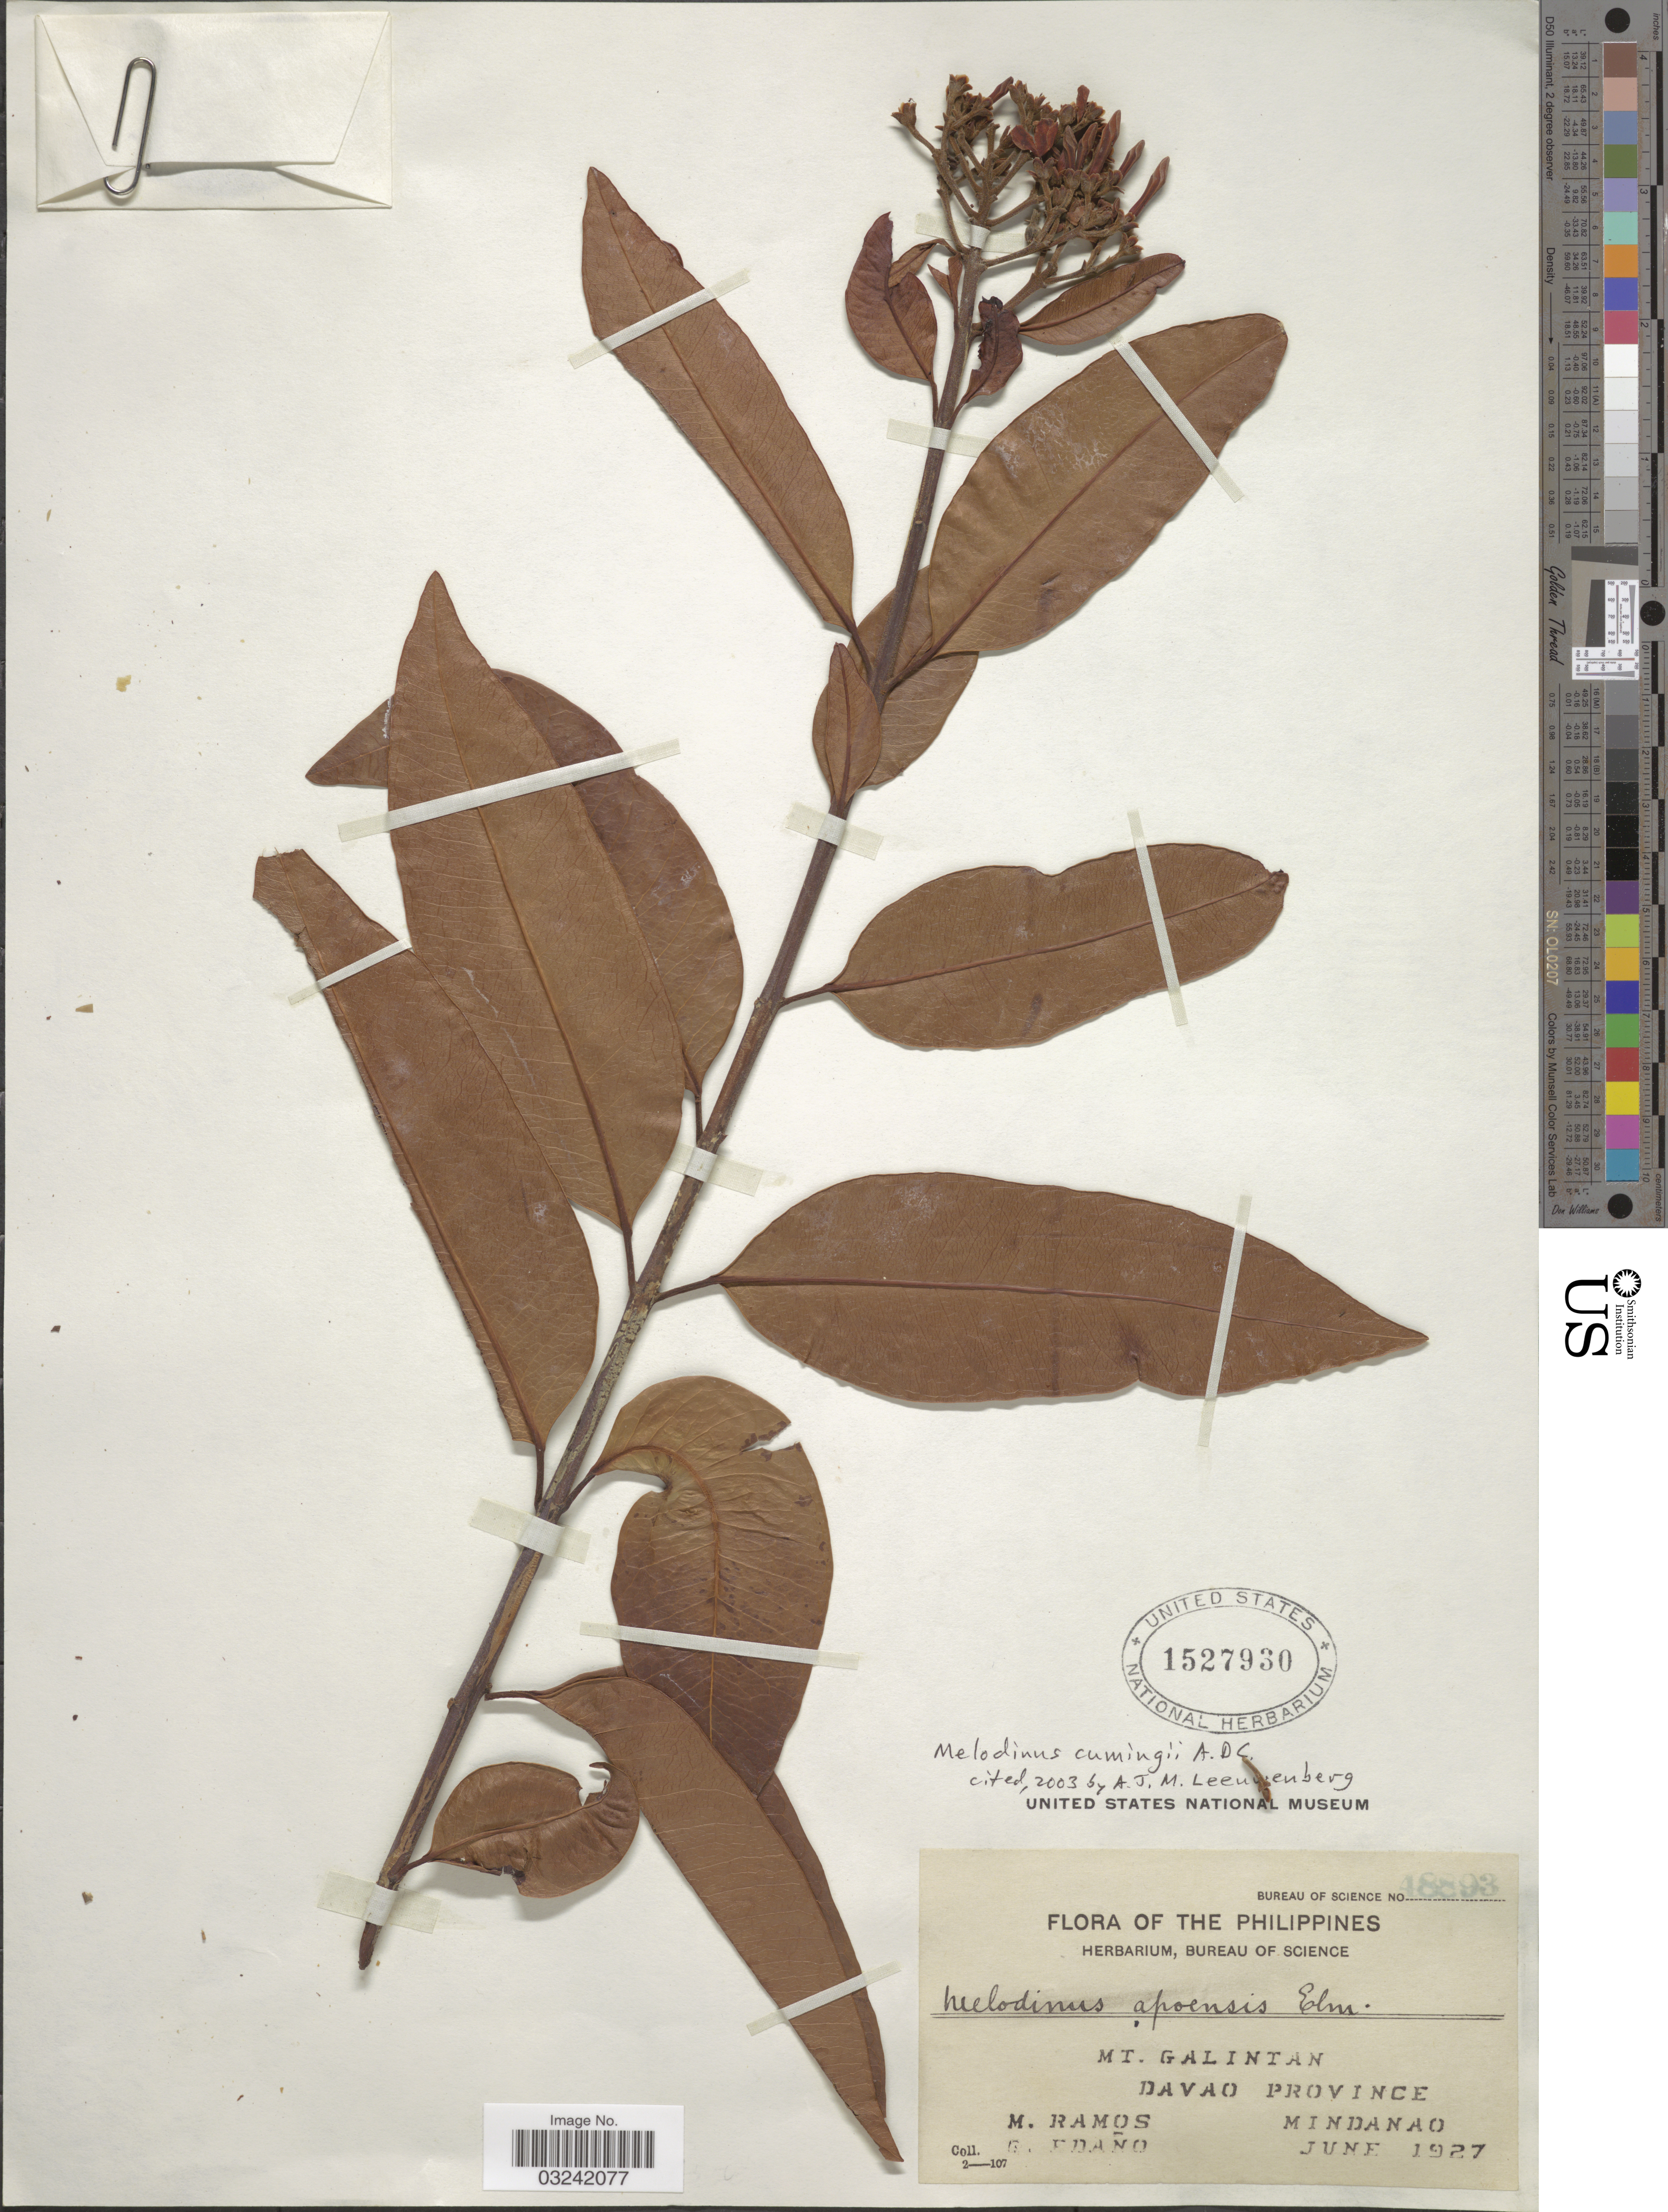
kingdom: Plantae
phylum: Tracheophyta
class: Magnoliopsida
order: Gentianales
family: Apocynaceae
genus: Melodinus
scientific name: Melodinus cumingii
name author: A. DC.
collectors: M. Ramos & G. Edaño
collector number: Bureau of Science 48893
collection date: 1927-06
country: Philippines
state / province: Davao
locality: Mt. Galintan Davao Province Mindanao.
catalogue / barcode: US 1527930